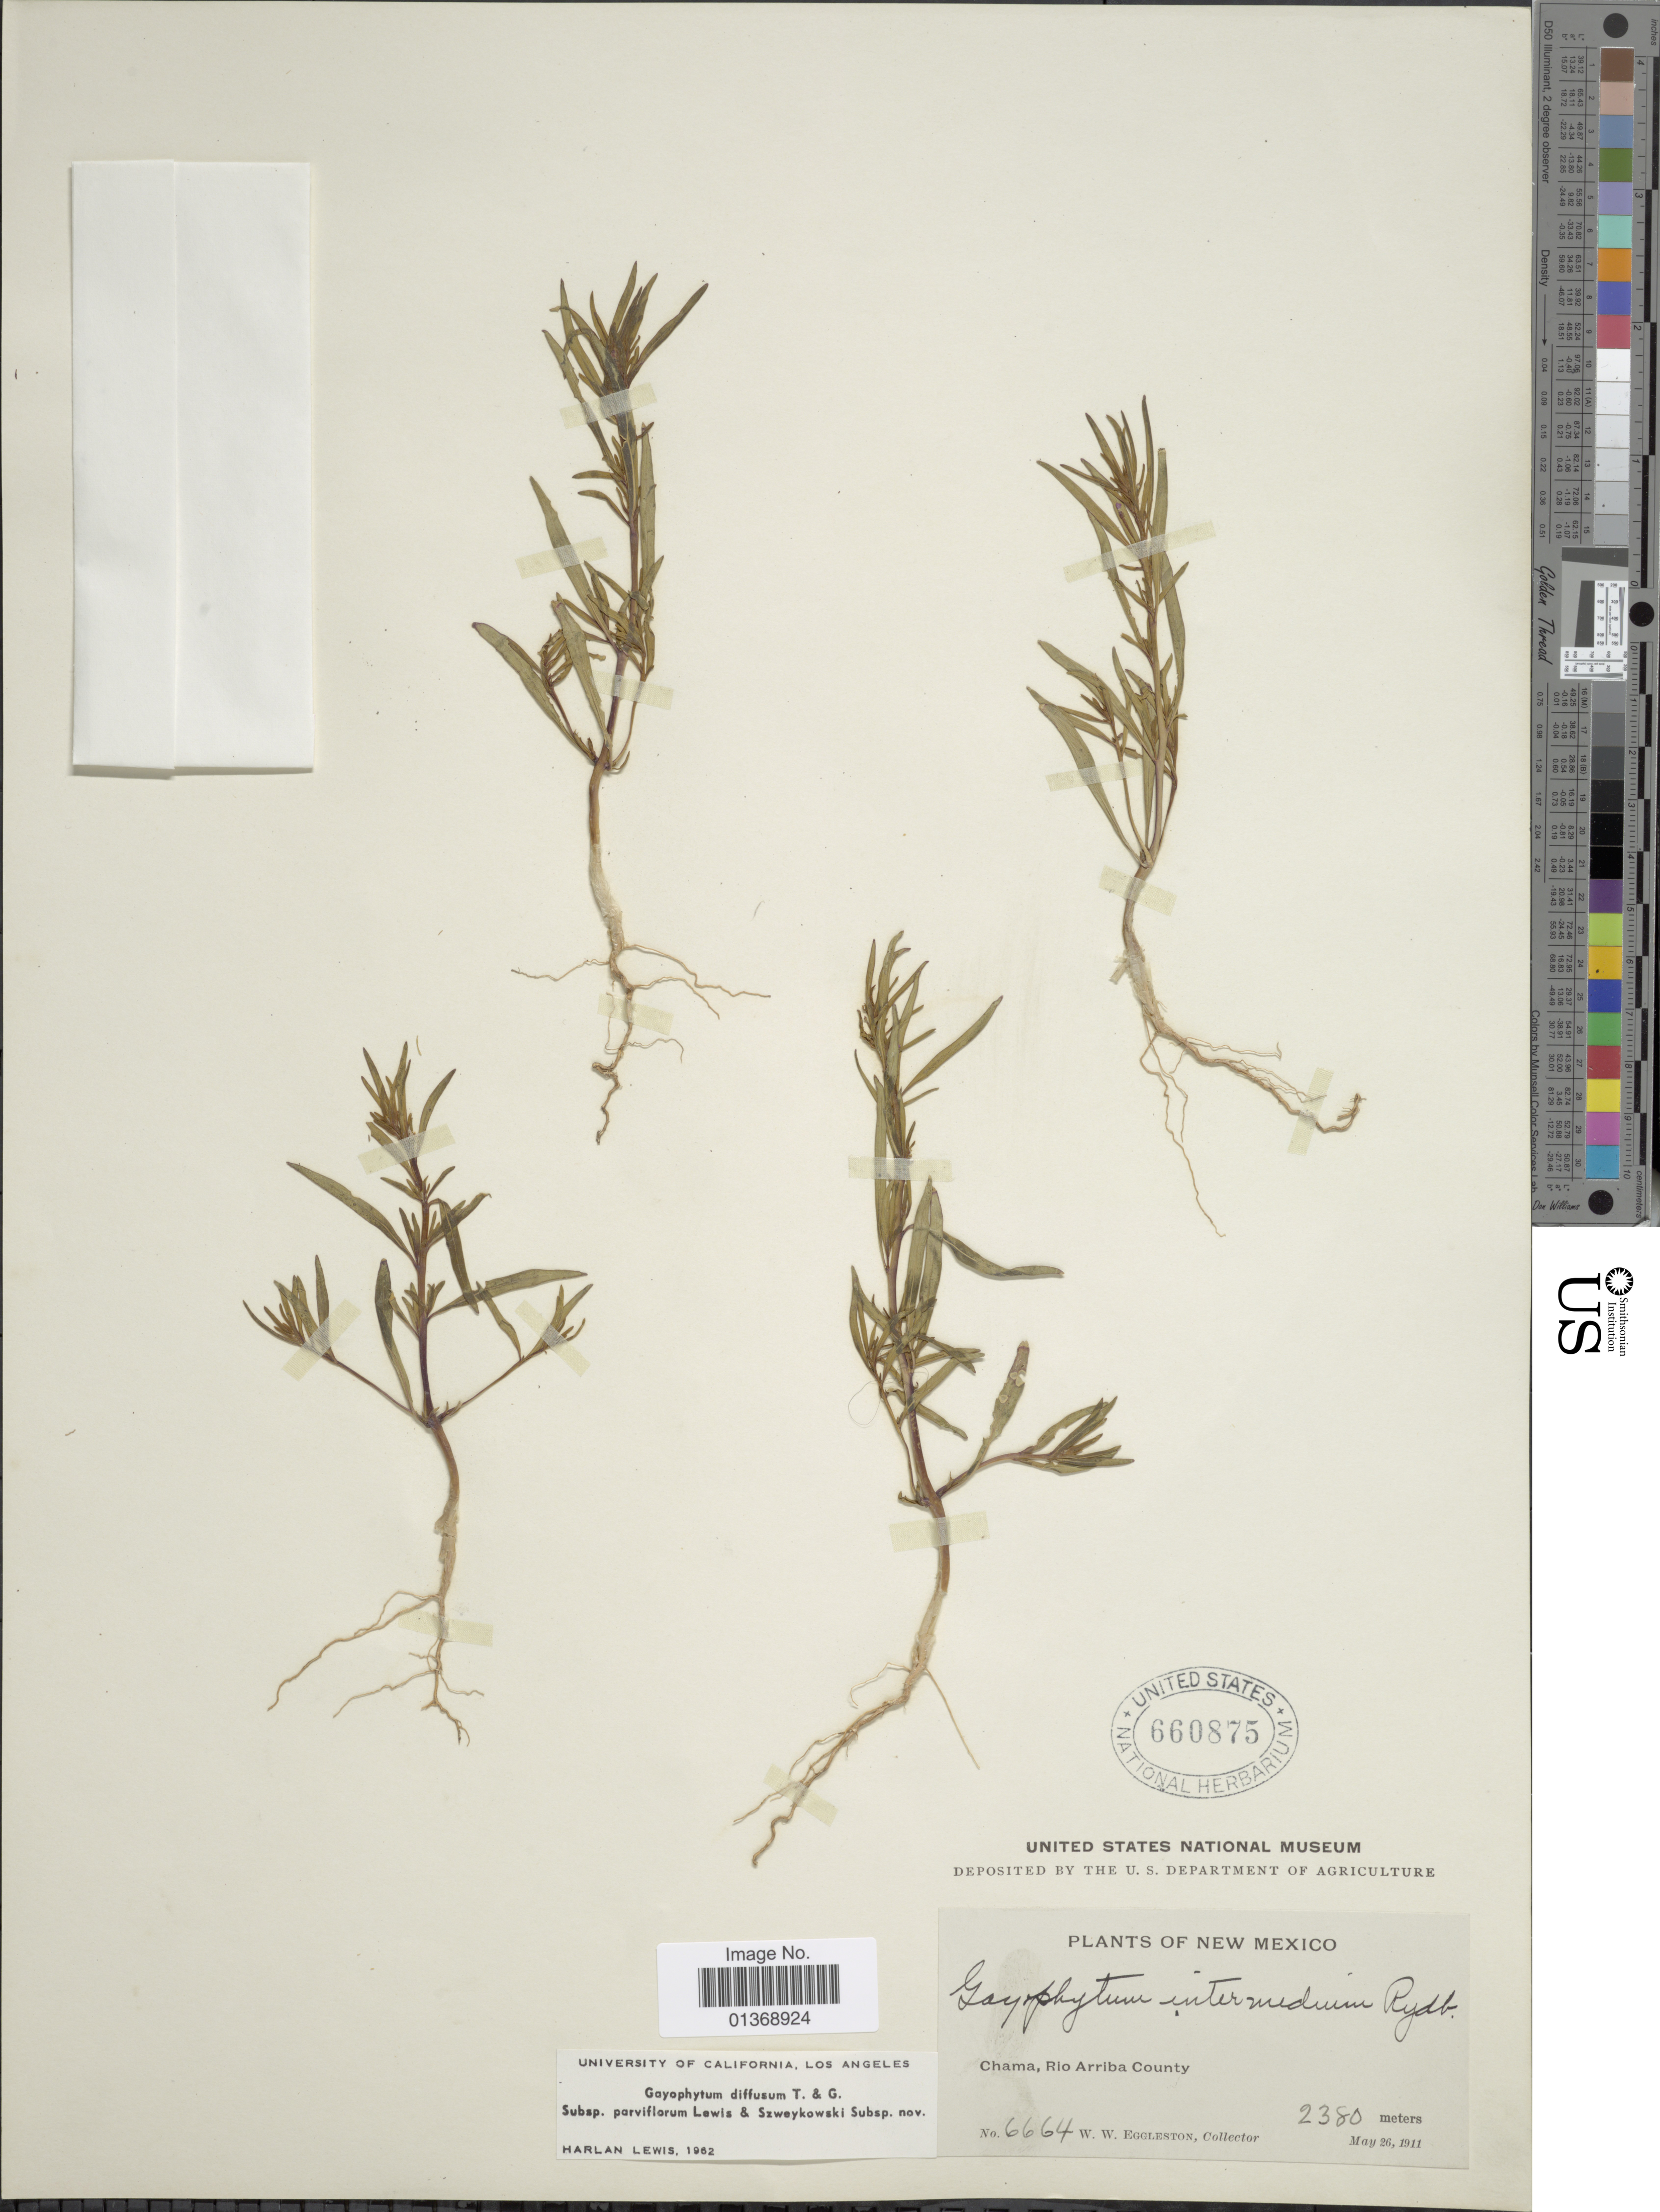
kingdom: Plantae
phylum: Tracheophyta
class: Magnoliopsida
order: Myrtales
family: Onagraceae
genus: Gayophytum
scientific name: Gayophytum diffusum subsp. parviflorum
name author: F. H. Lewis & Szweyk.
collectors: W. W. Eggleston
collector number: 6664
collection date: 1911-05-26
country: United States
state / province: New Mexico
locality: Chama, Rio Arriba County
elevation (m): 2380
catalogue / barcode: US 660875